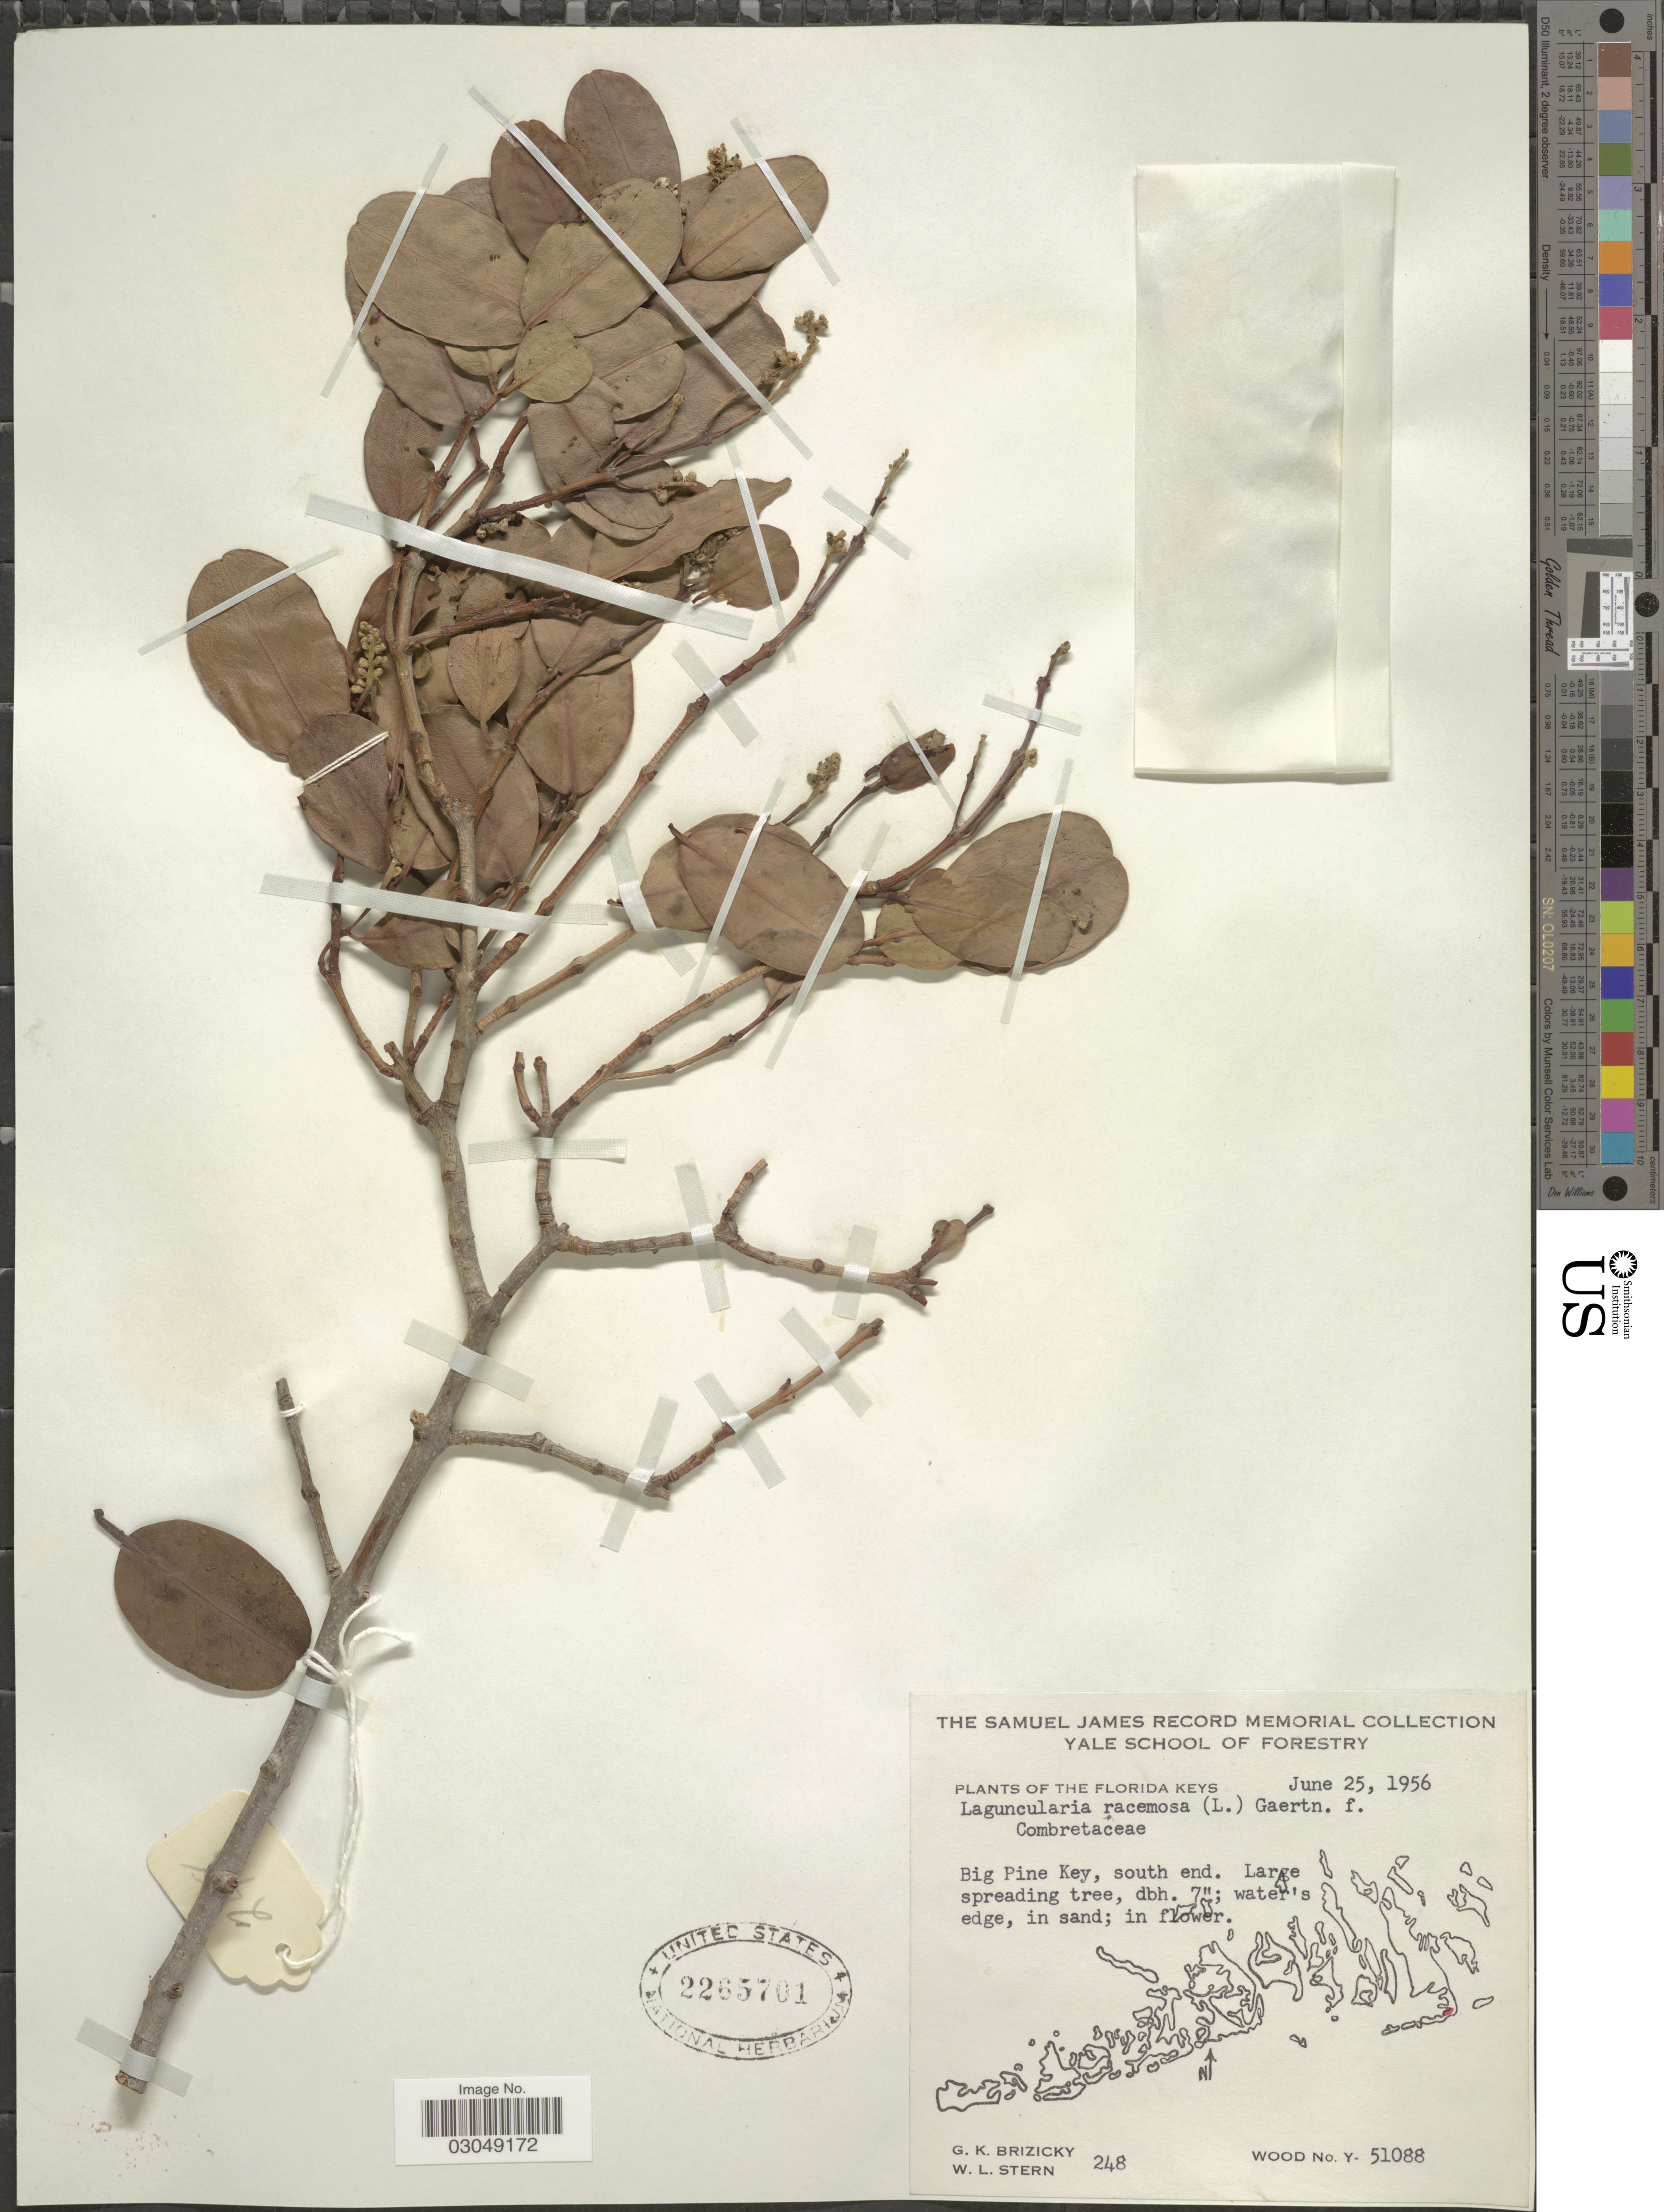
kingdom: Plantae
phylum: Tracheophyta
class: Magnoliopsida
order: Myrtales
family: Combretaceae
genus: Laguncularia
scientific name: Laguncularia racemosa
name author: (L.) C.F. Gaertn.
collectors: G. K. Brizicky & W. L. Stern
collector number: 248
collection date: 1956-06-25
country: United States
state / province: Florida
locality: Florida Keys. Big Pine Key, south end.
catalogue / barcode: US 2265701